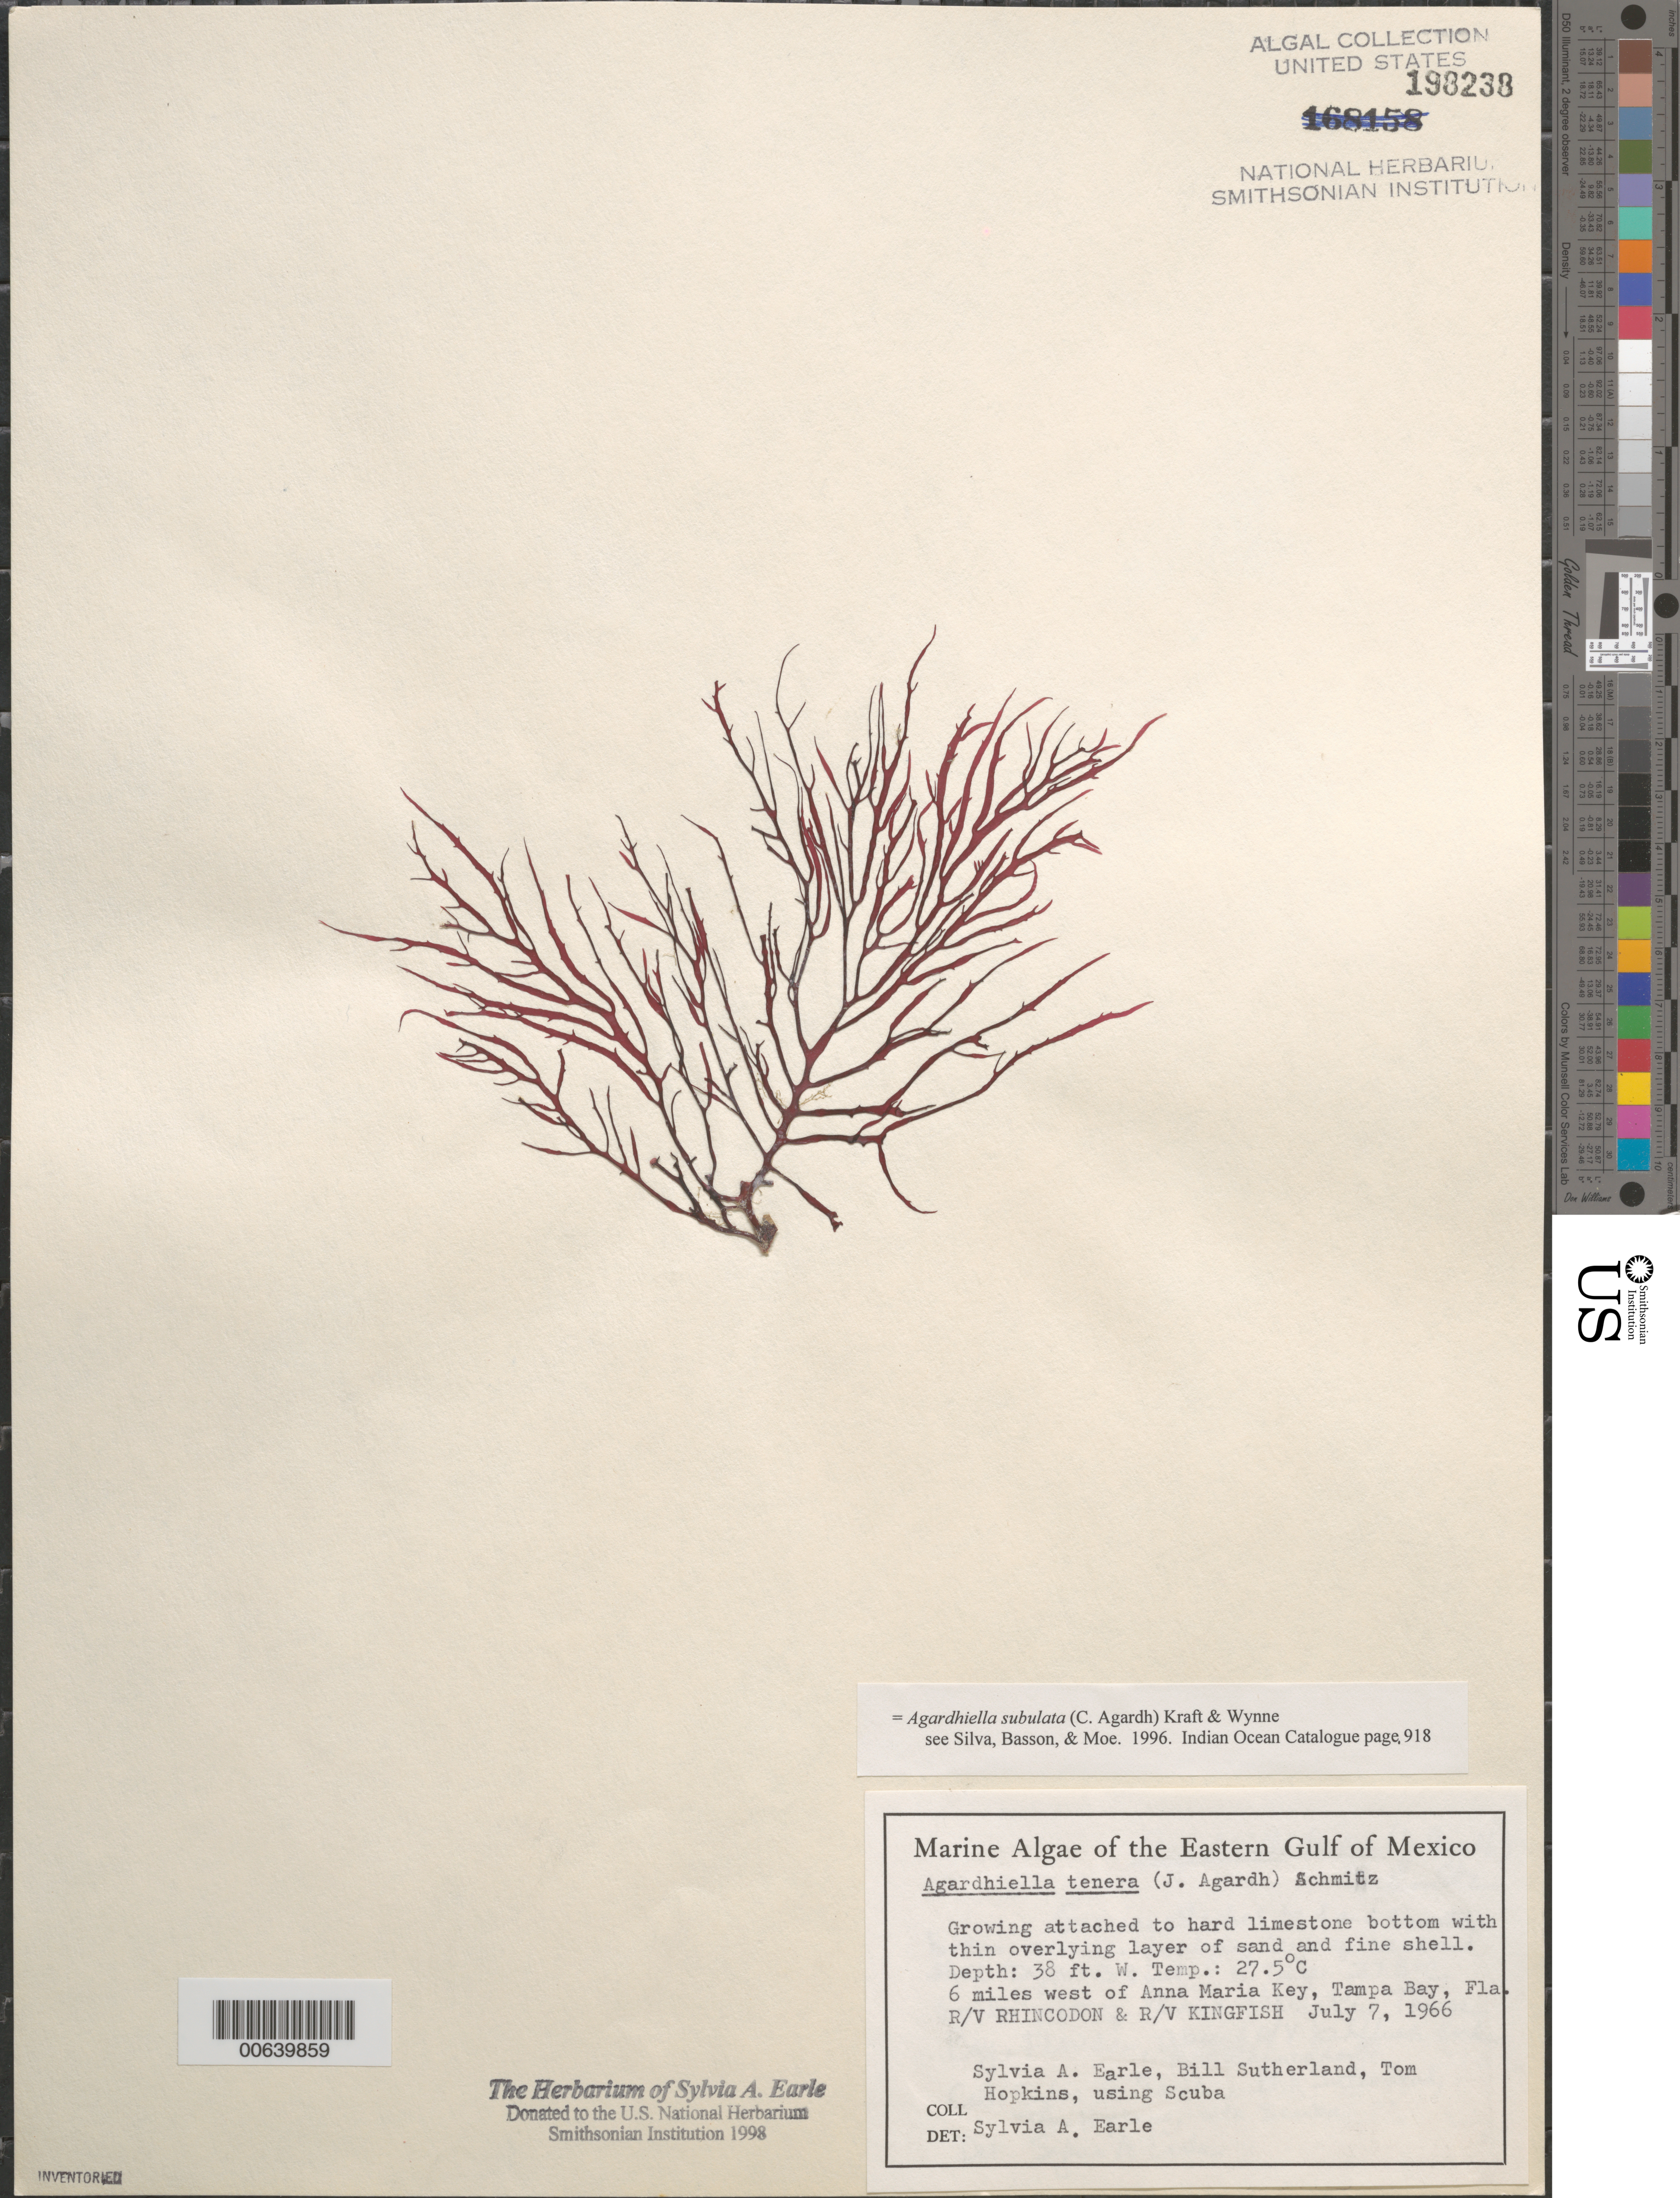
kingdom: Plantae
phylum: Rhodophyta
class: Florideophyceae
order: Gigartinales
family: Solieriaceae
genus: Agardhiella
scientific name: Agardhiella subulata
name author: (C. Agardh) G.T.Kraft & M.J. Wynne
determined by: Earle, S. A.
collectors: S. A. Earle, W. Sutherland & T. Hopkins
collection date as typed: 07 Jul 1966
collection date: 1966-07-07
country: United States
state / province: Florida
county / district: Manatee County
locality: Tampa Bay, 6 miles west of Anna Maria Key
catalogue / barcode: US 198238